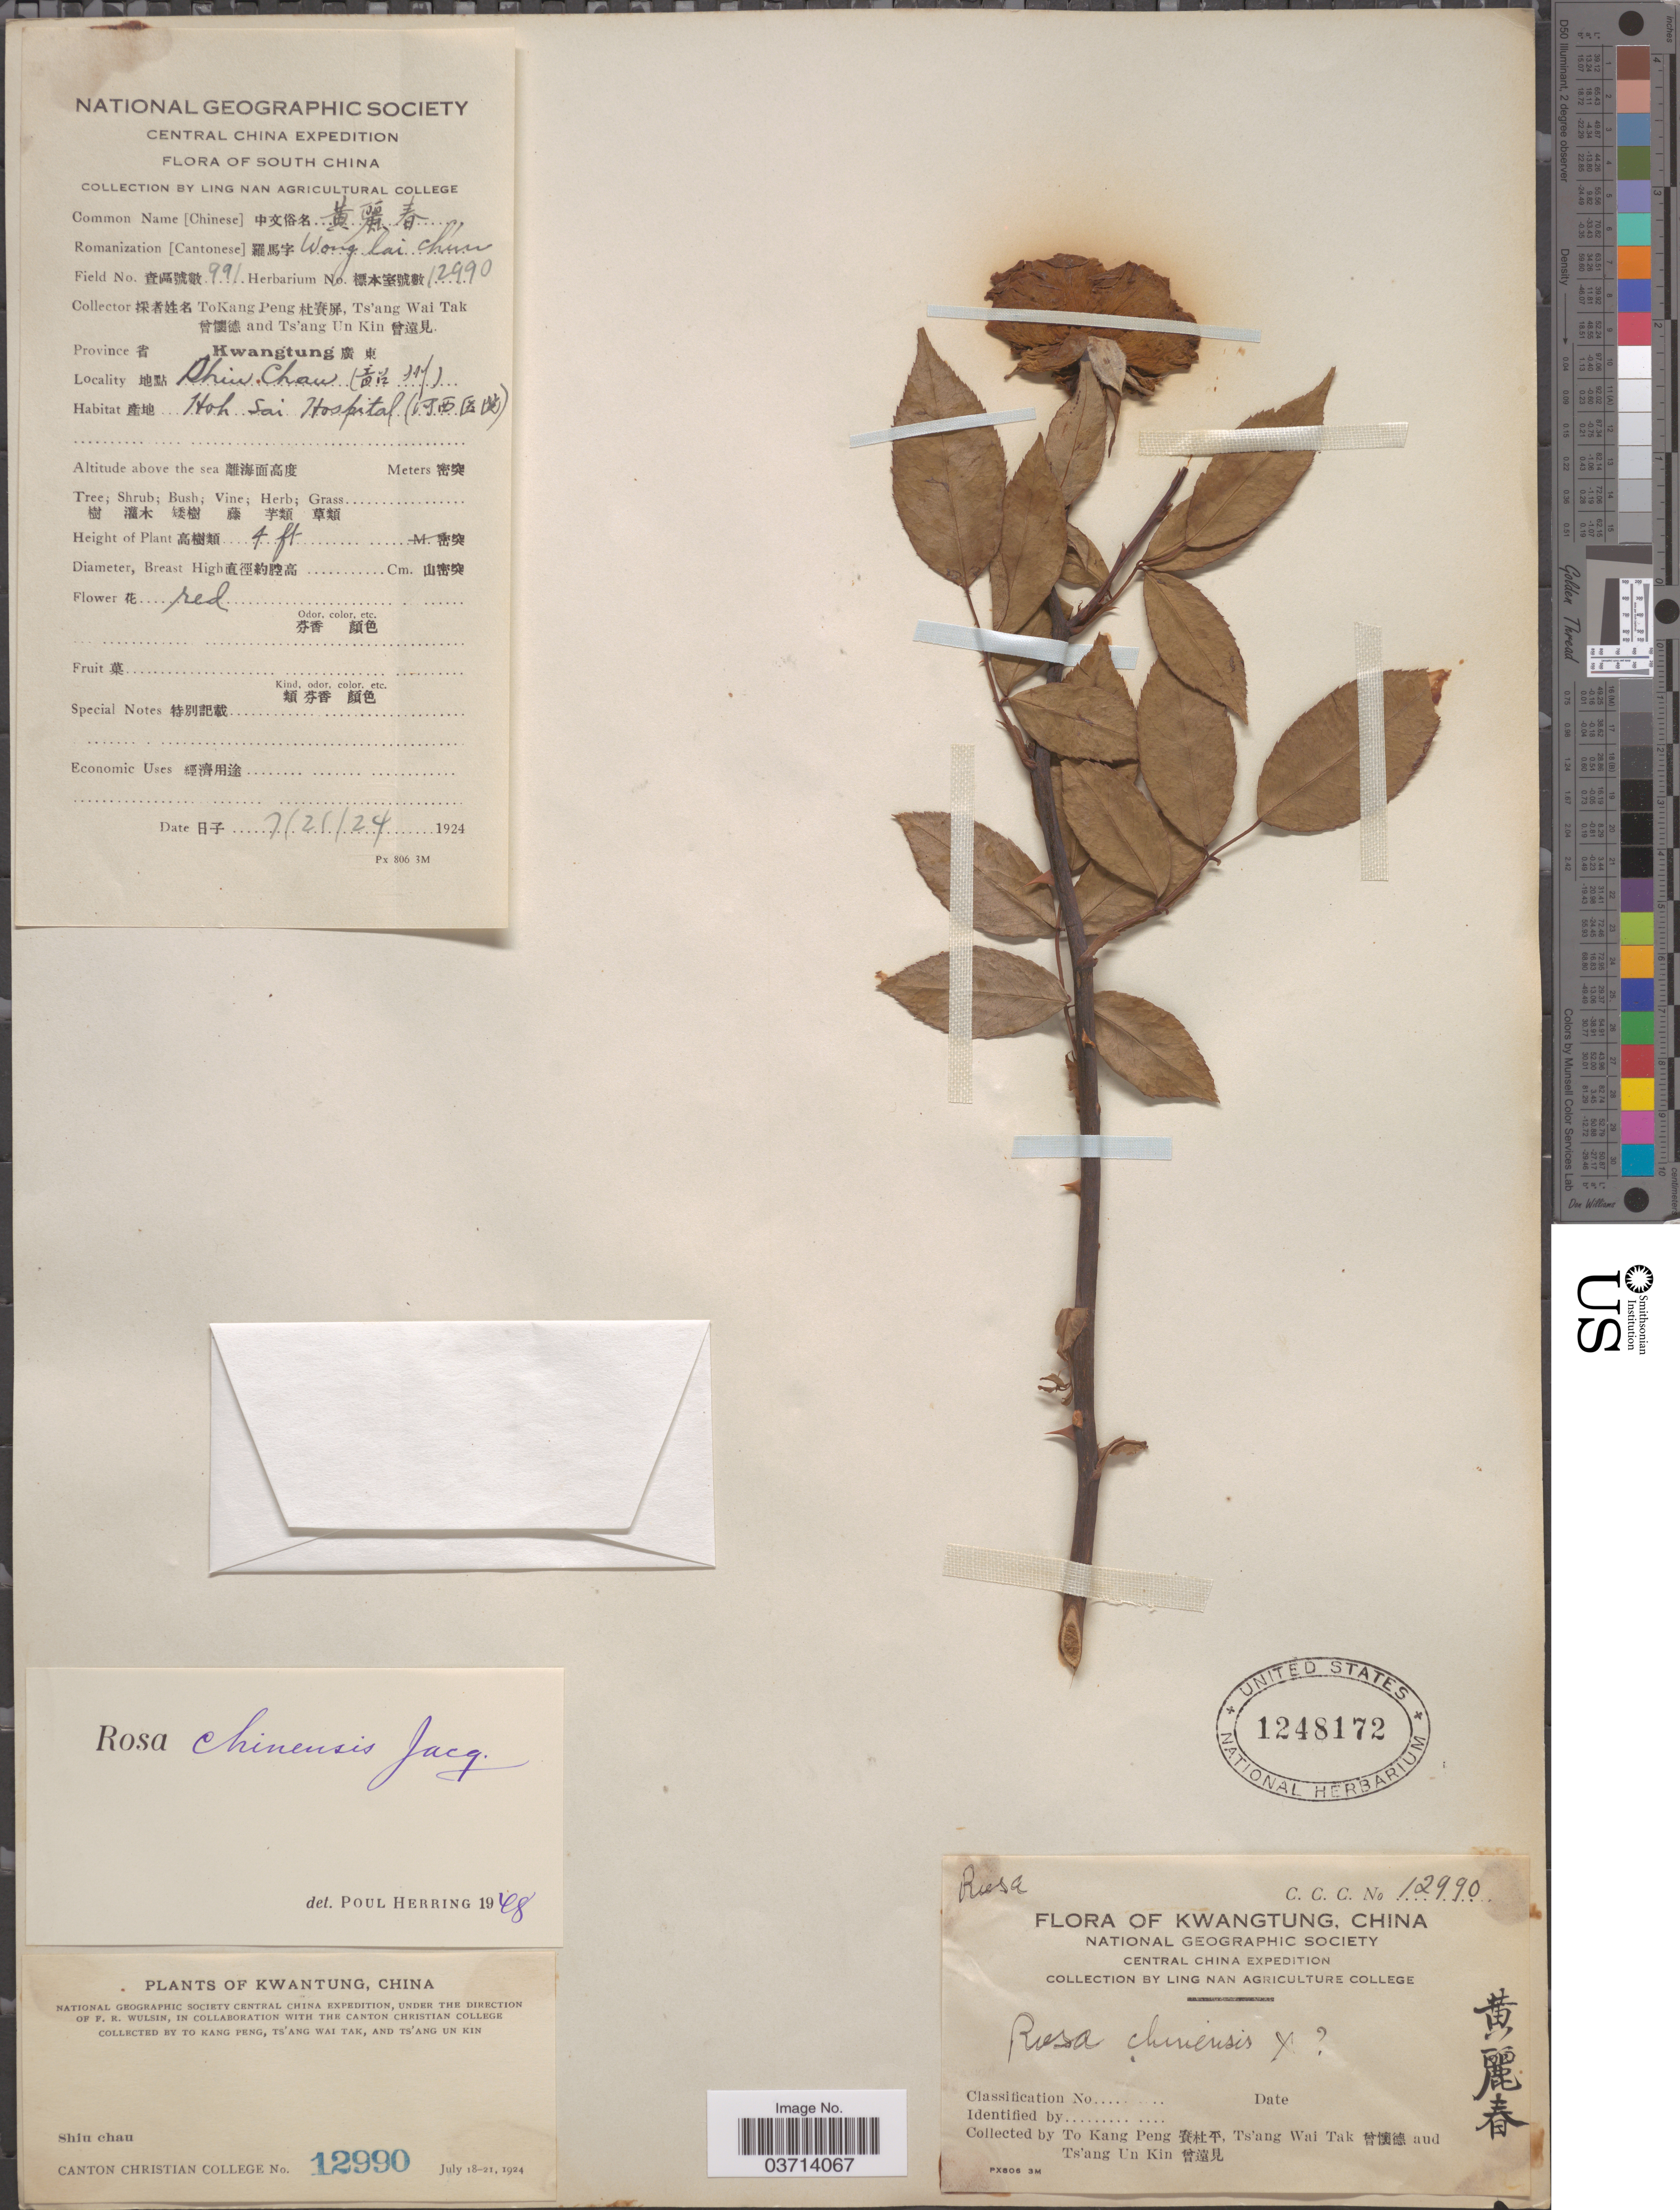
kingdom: Plantae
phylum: Tracheophyta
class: Magnoliopsida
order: Rosales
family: Rosaceae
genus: Rosa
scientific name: Rosa chinensis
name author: Jacq.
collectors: T. K. Peng, W. T. Tsang & Ts' Ang Un Kin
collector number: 12990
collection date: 1924-07-21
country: China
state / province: Guangdong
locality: Province Kwangtung. Shiu chan. South China. Shiu Chan (X), Hoh Sai Hospital (X).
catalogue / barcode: US 1248172